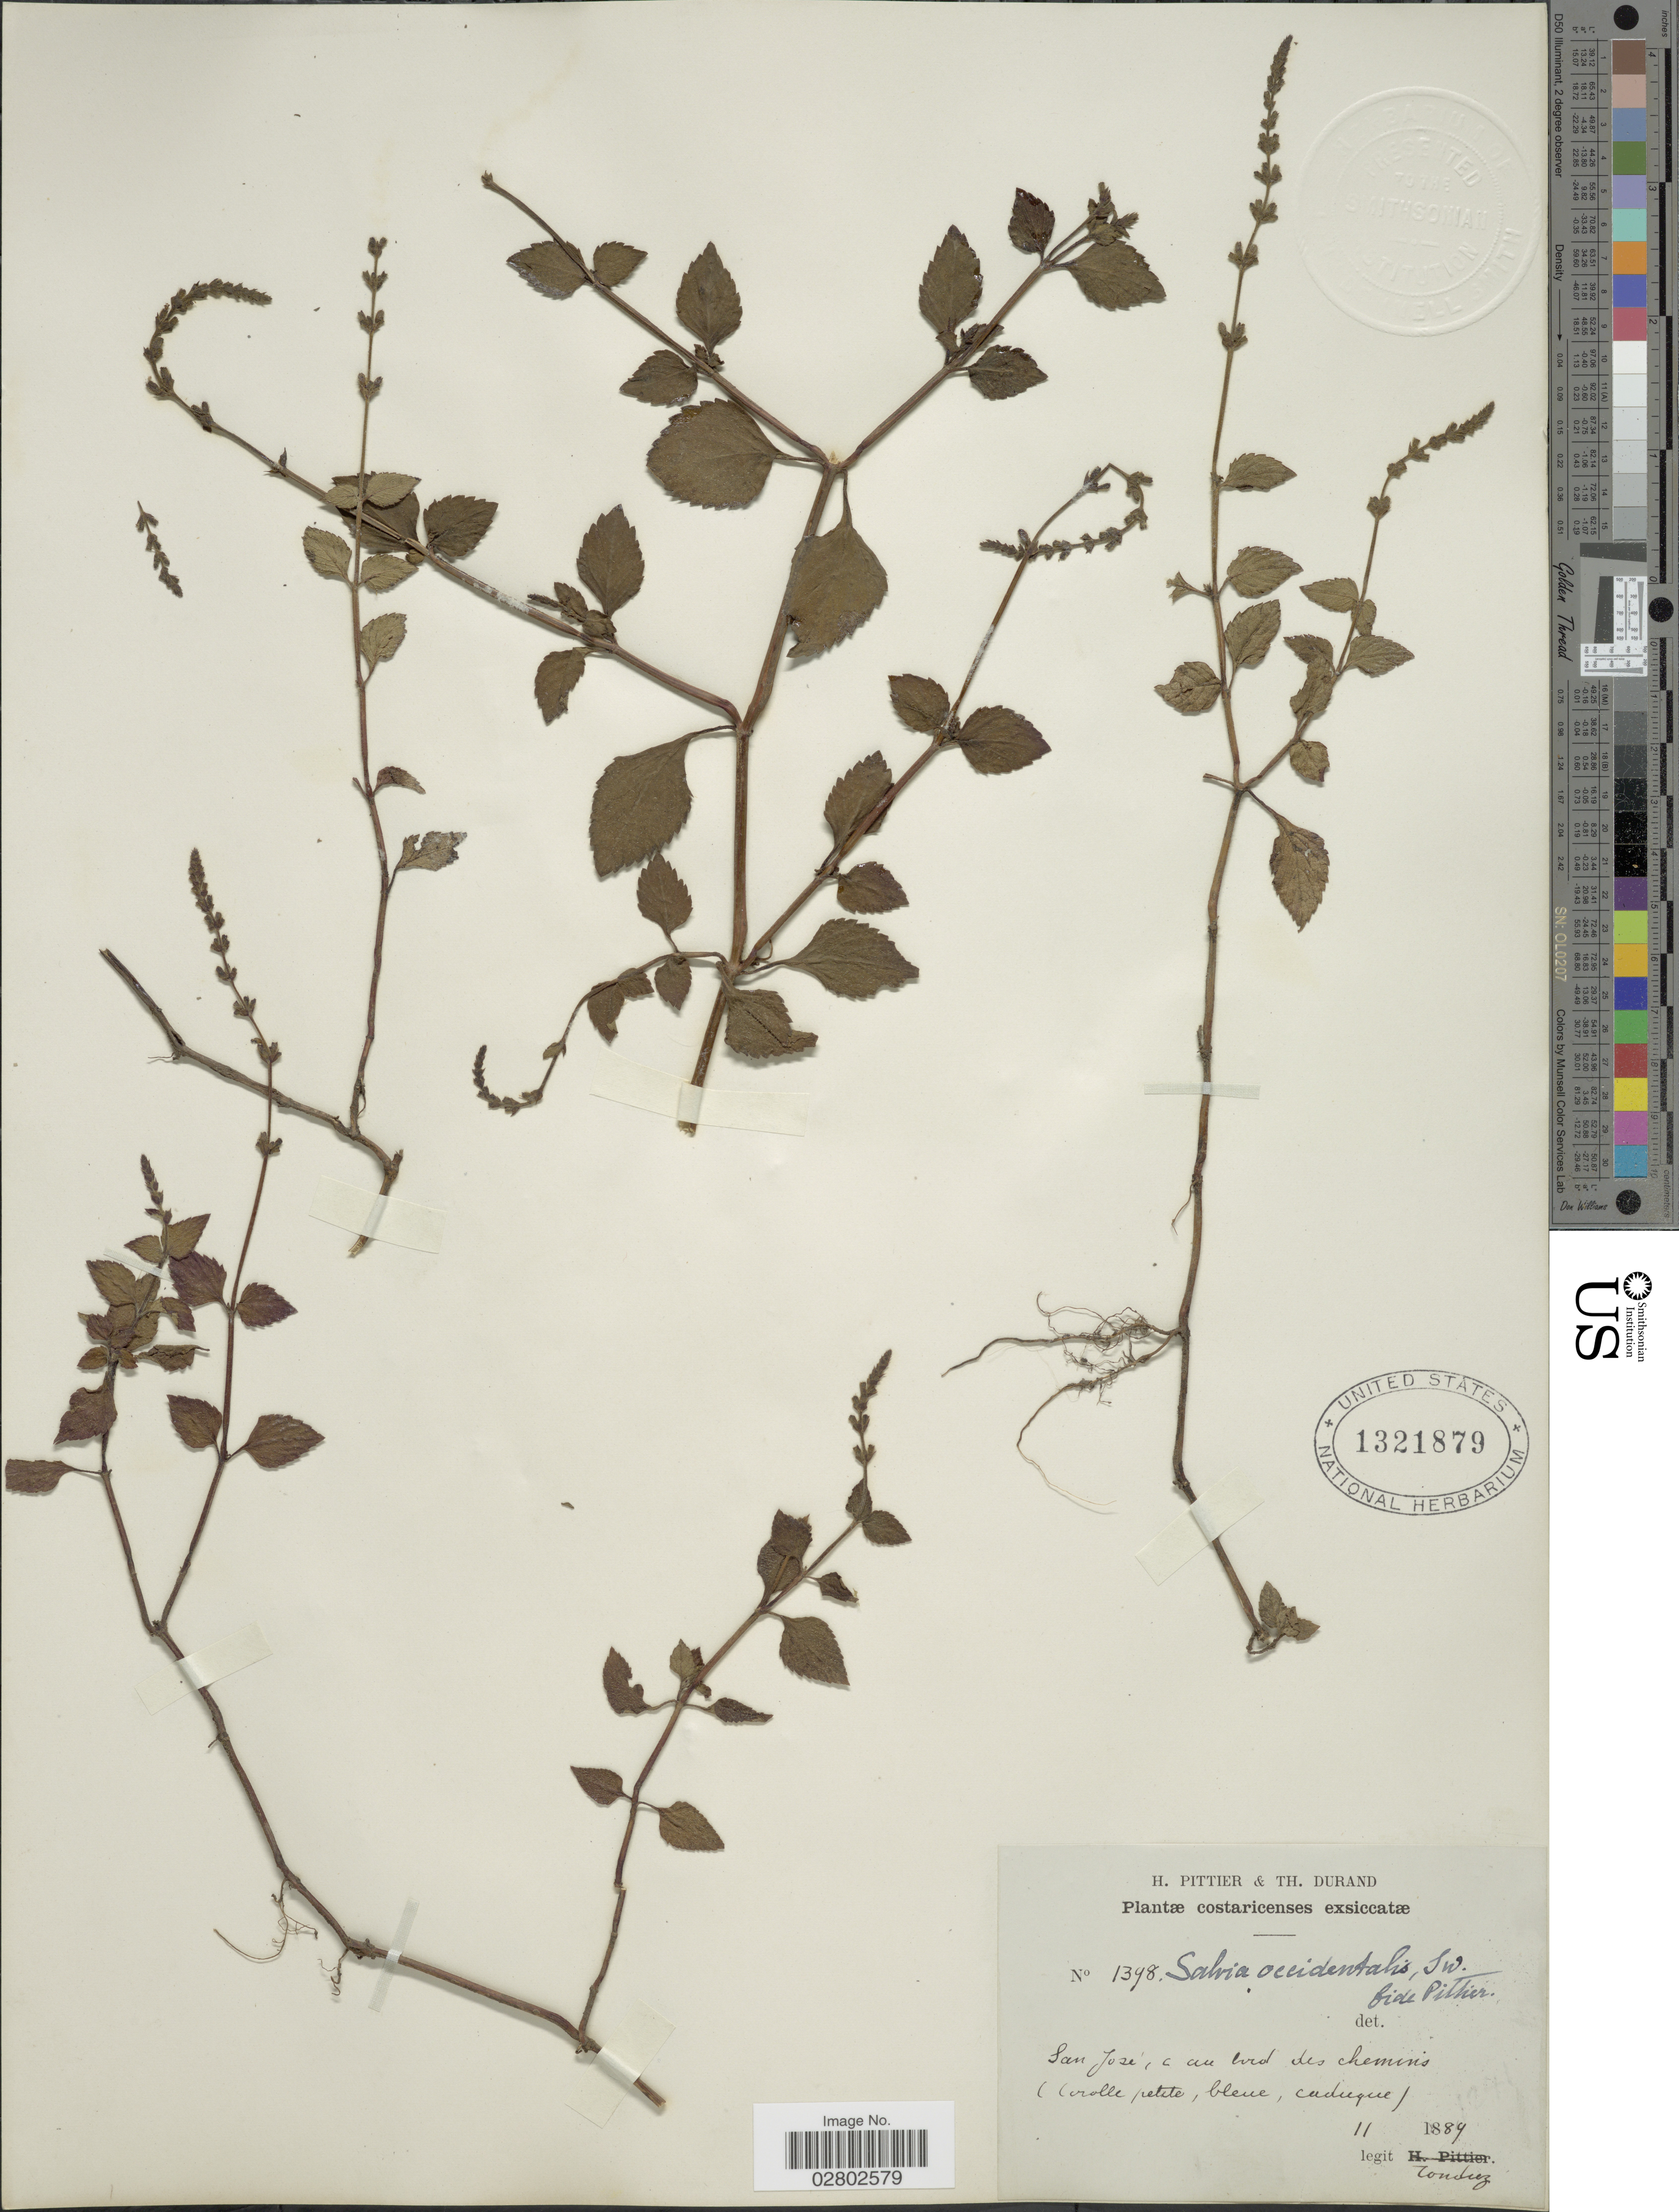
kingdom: Plantae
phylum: Tracheophyta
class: Magnoliopsida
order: Lamiales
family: Lamiaceae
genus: Salvia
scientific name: Salvia occidentalis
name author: Sw.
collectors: Tonduz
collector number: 1398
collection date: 1889-11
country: Costa Rica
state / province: San José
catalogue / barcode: US 1321879